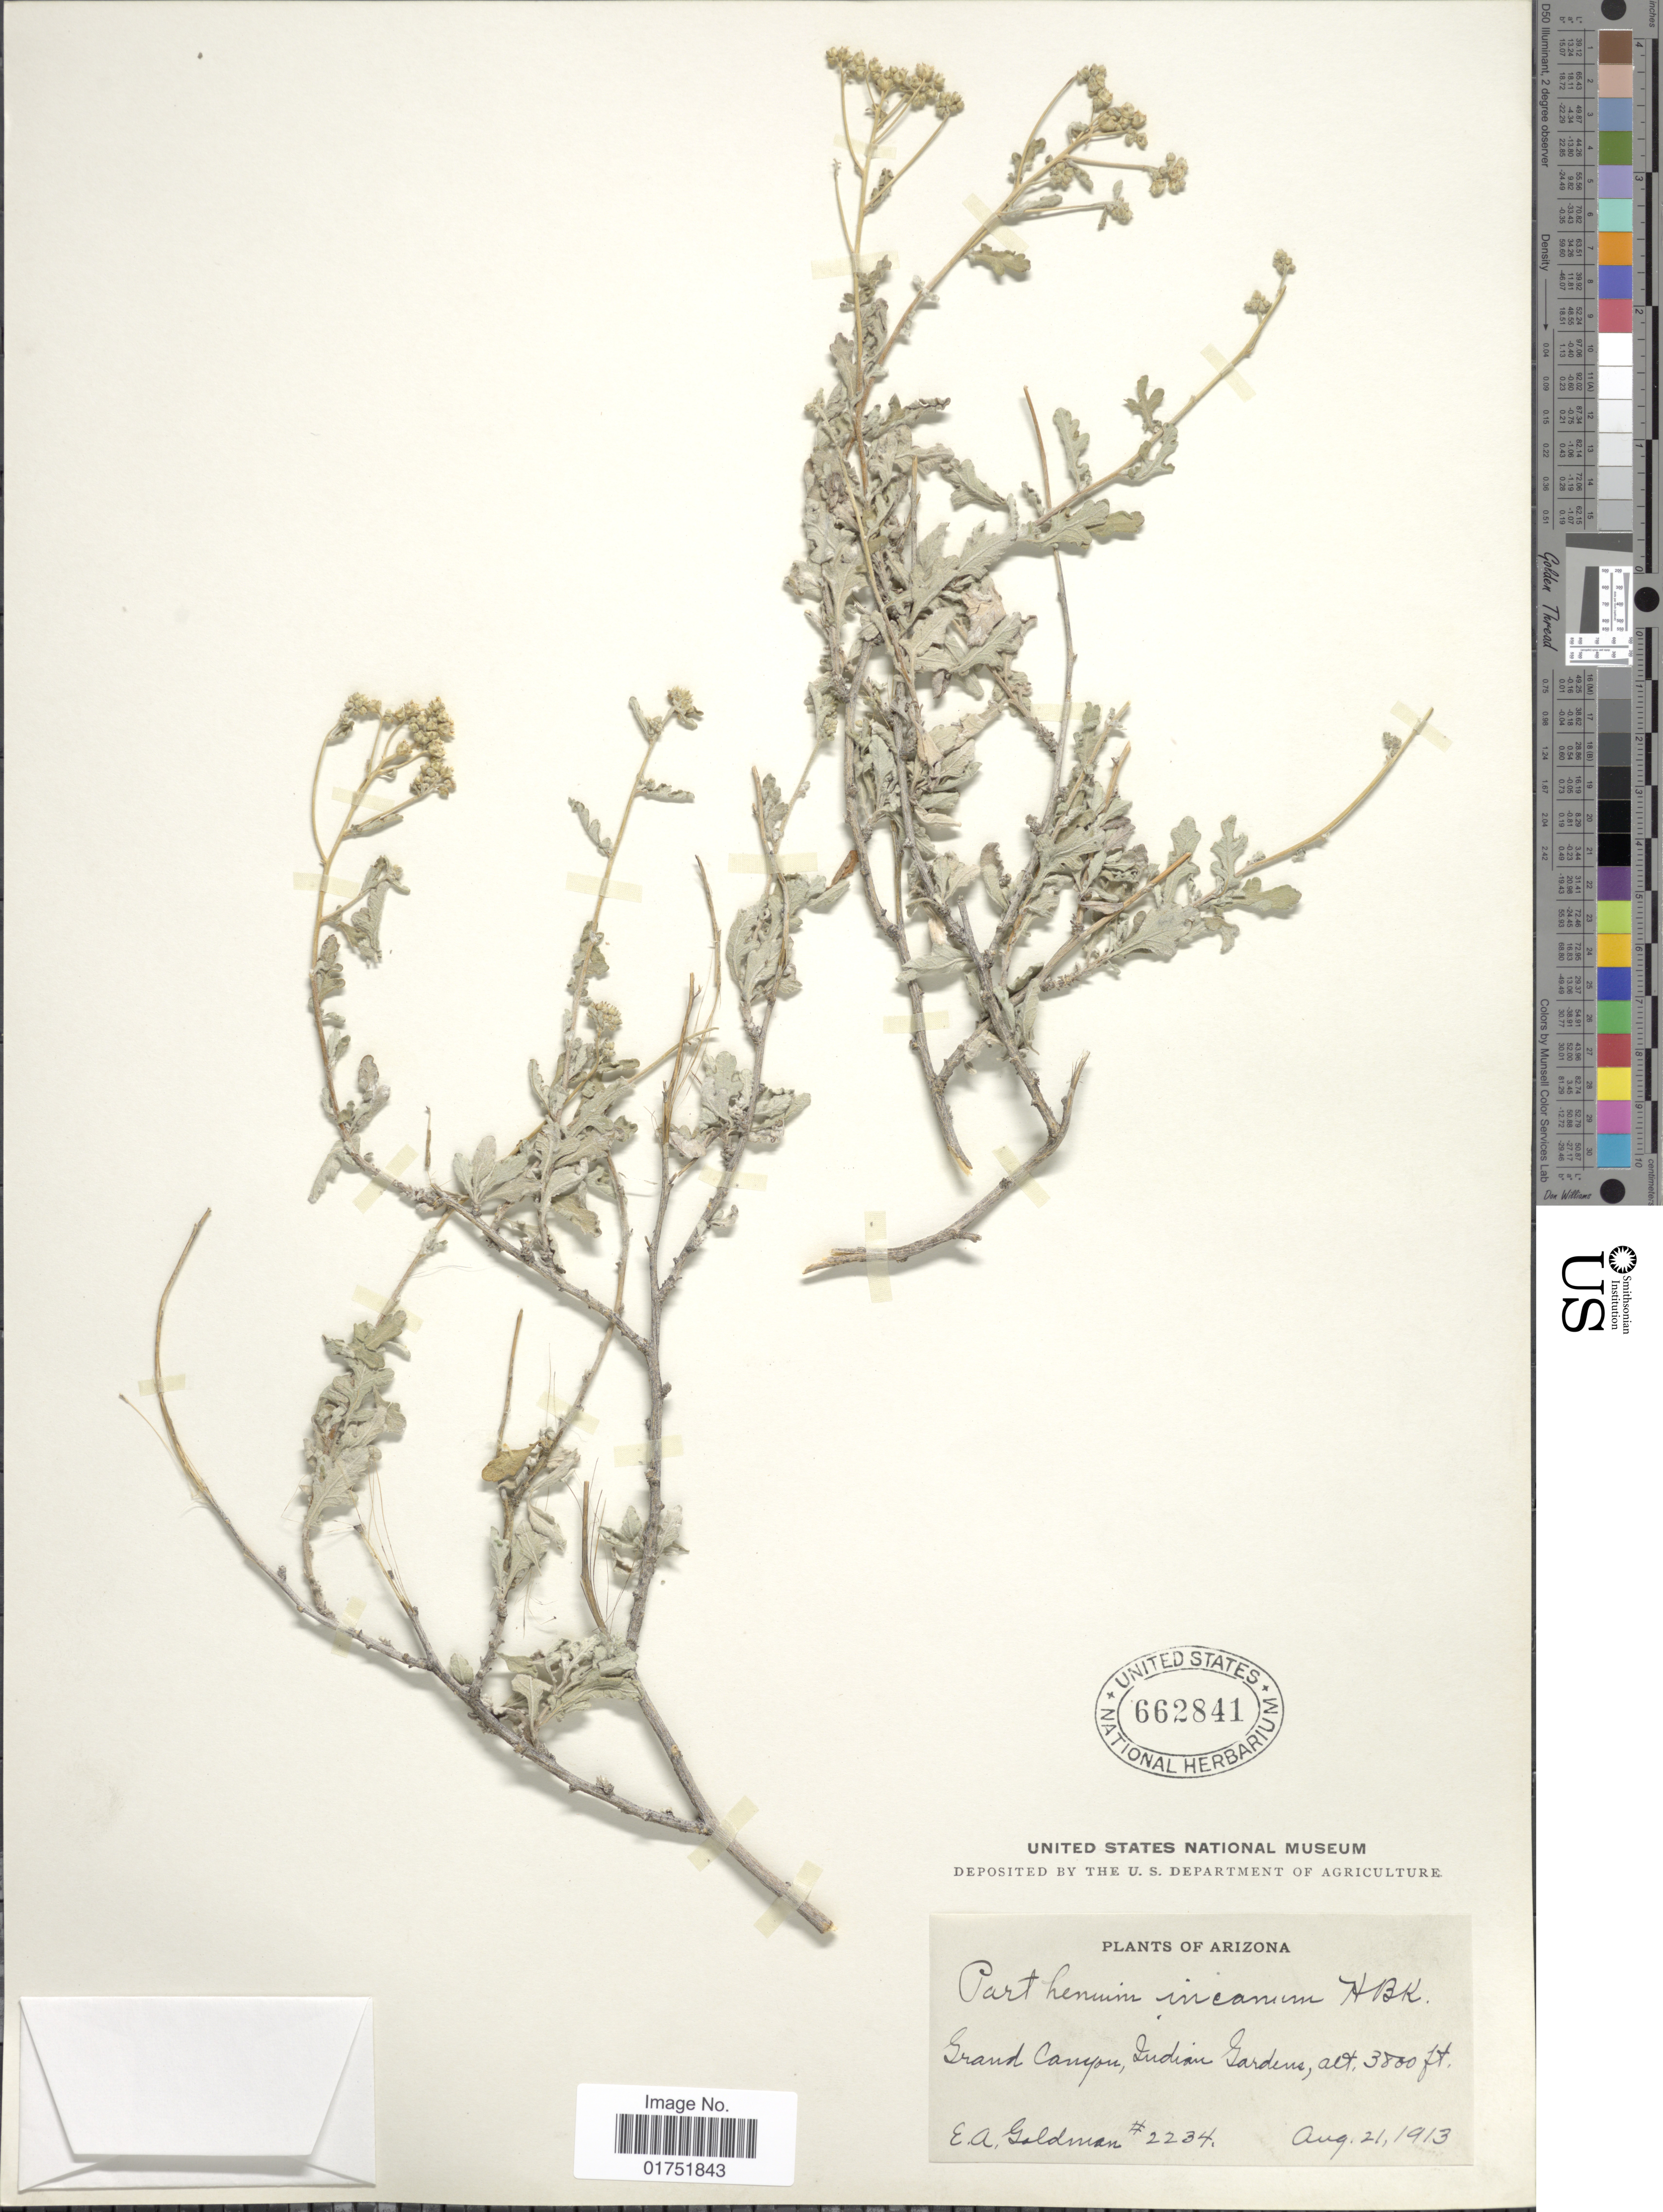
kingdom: Plantae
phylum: Tracheophyta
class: Magnoliopsida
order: Asterales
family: Asteraceae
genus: Parthenium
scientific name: Parthenium incanum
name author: Kunth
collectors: E. A. Goldman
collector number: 2234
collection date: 1913-08-21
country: United States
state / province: Arizona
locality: Grand Canyon, Indian Gardens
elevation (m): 1158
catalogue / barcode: US 662841